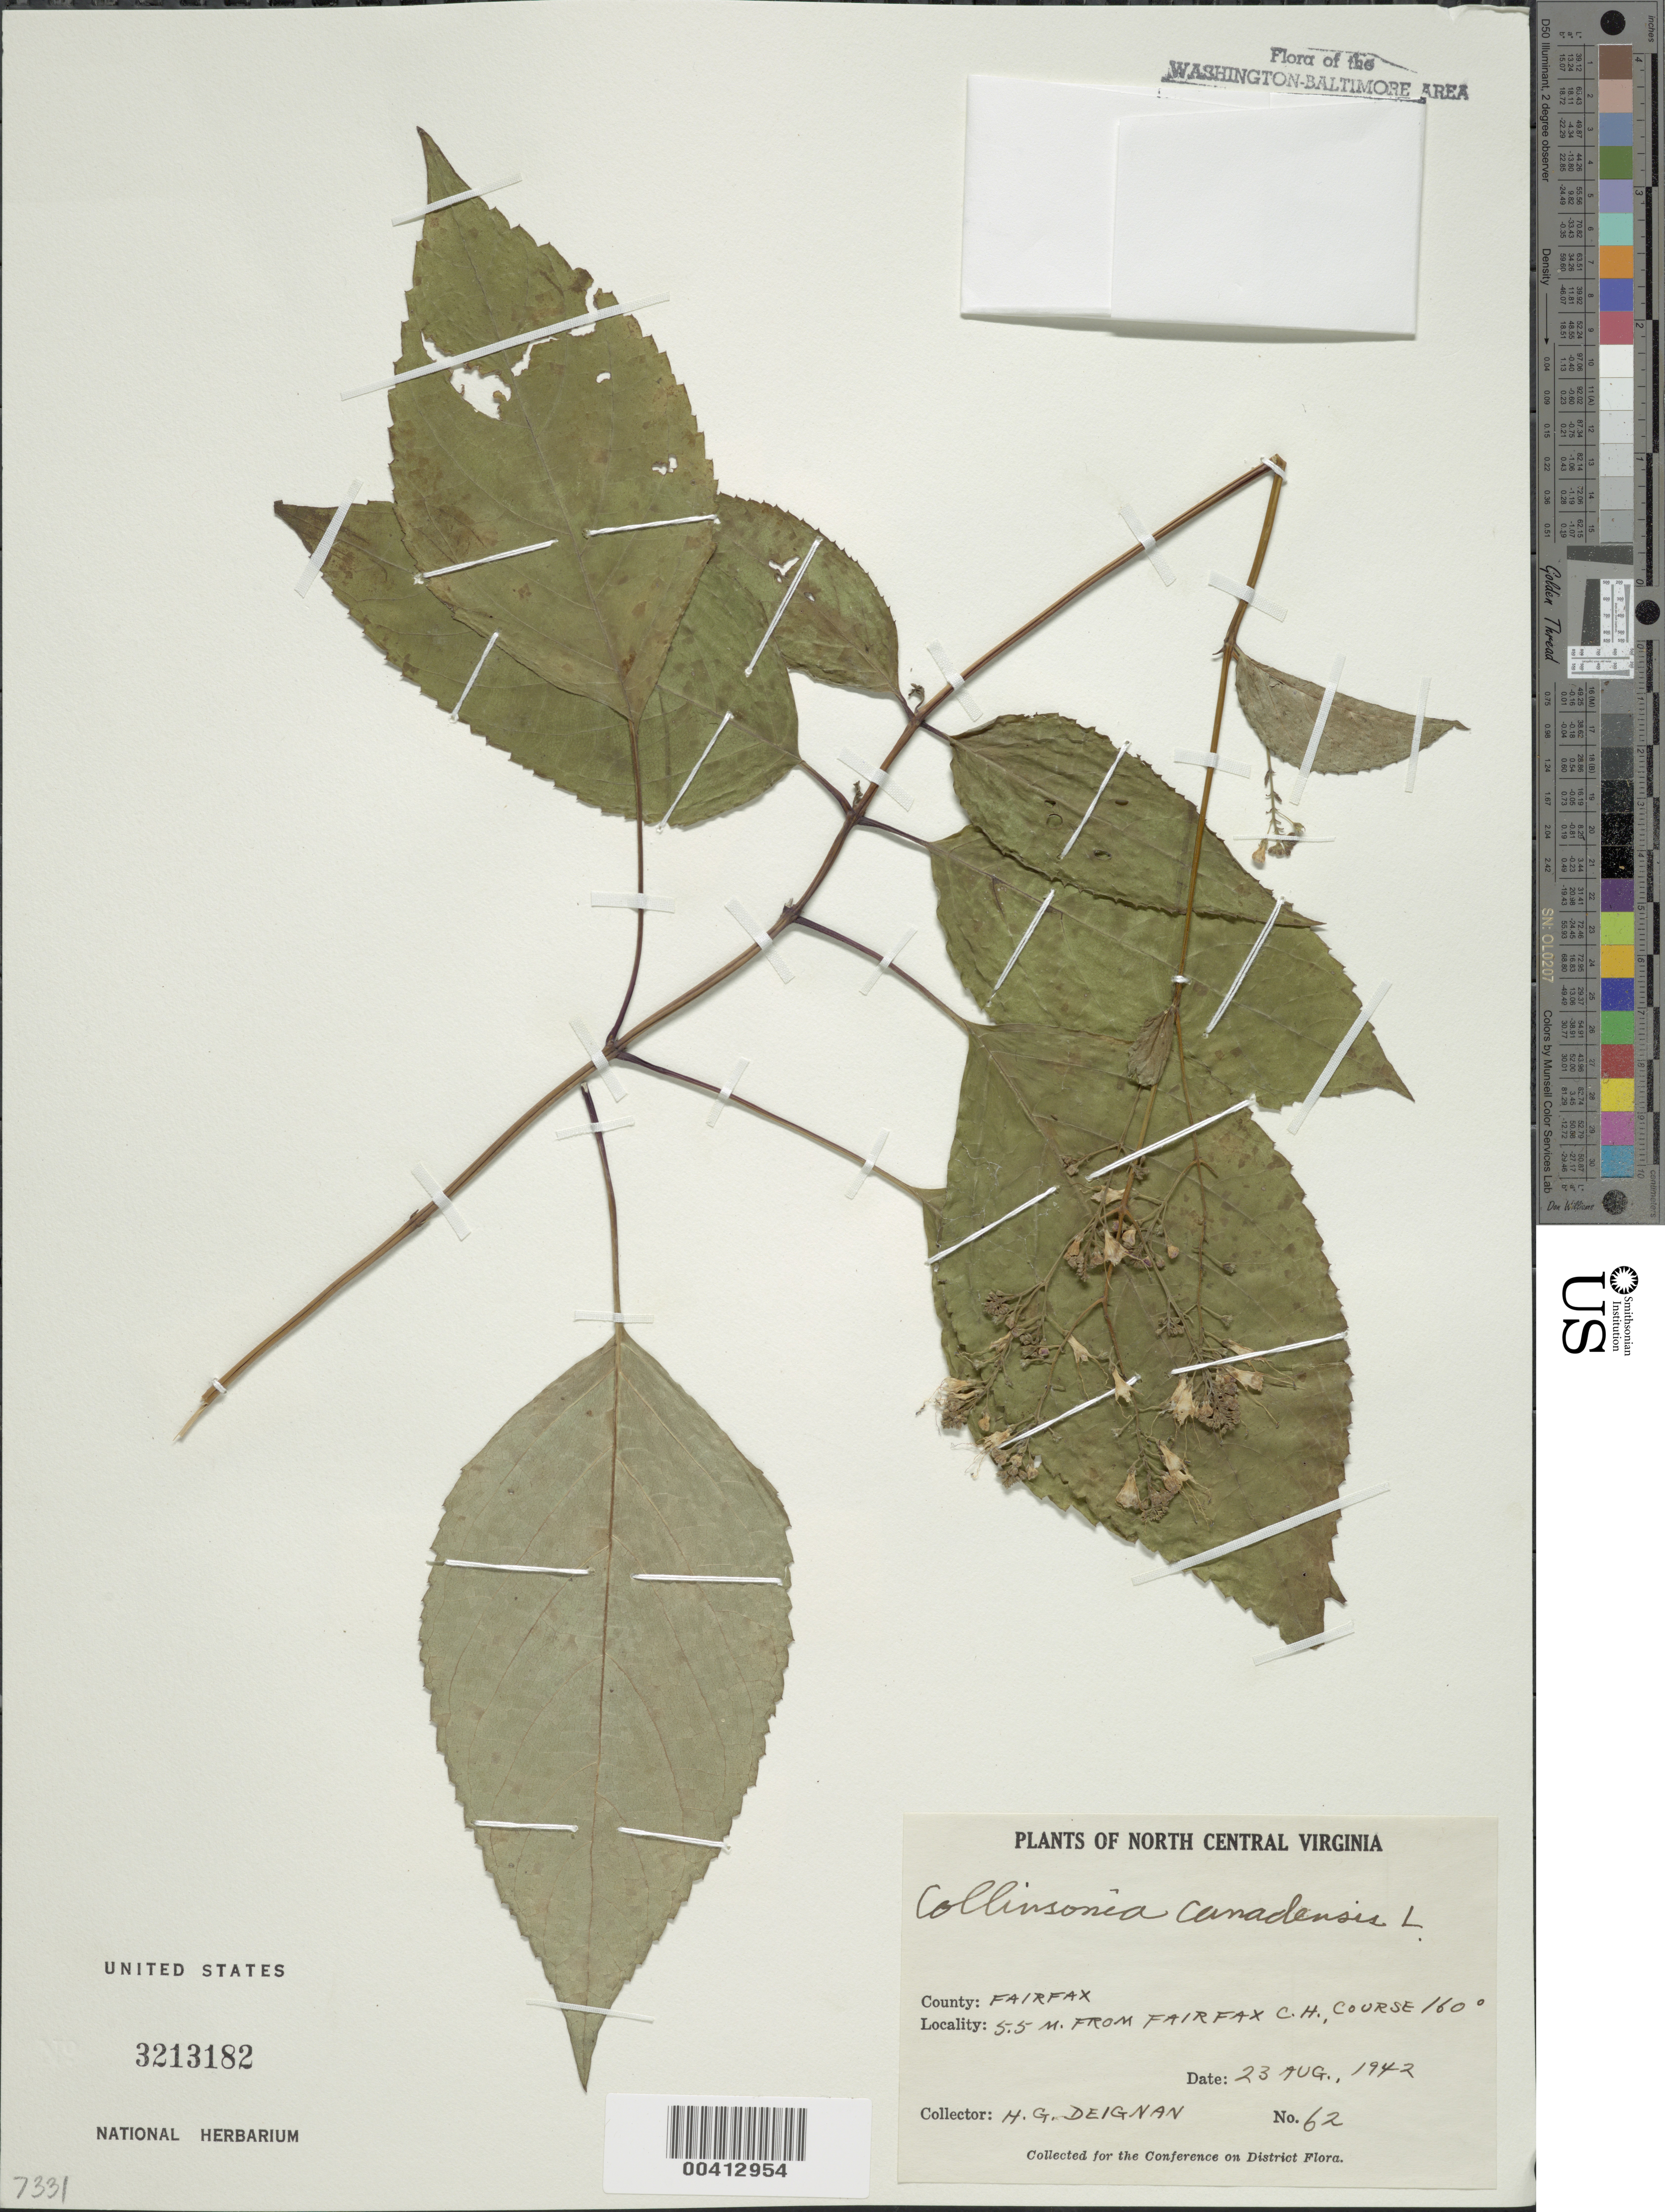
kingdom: Plantae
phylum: Tracheophyta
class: Magnoliopsida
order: Lamiales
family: Lamiaceae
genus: Collinsonia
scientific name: Collinsonia canadensis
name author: L.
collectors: H. Deignan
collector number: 62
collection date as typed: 23 Aug 1942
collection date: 1942-08-23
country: United States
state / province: Virginia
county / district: Fairfax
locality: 5.5 mi. from Fairfax County Courthouse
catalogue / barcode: US 3213182